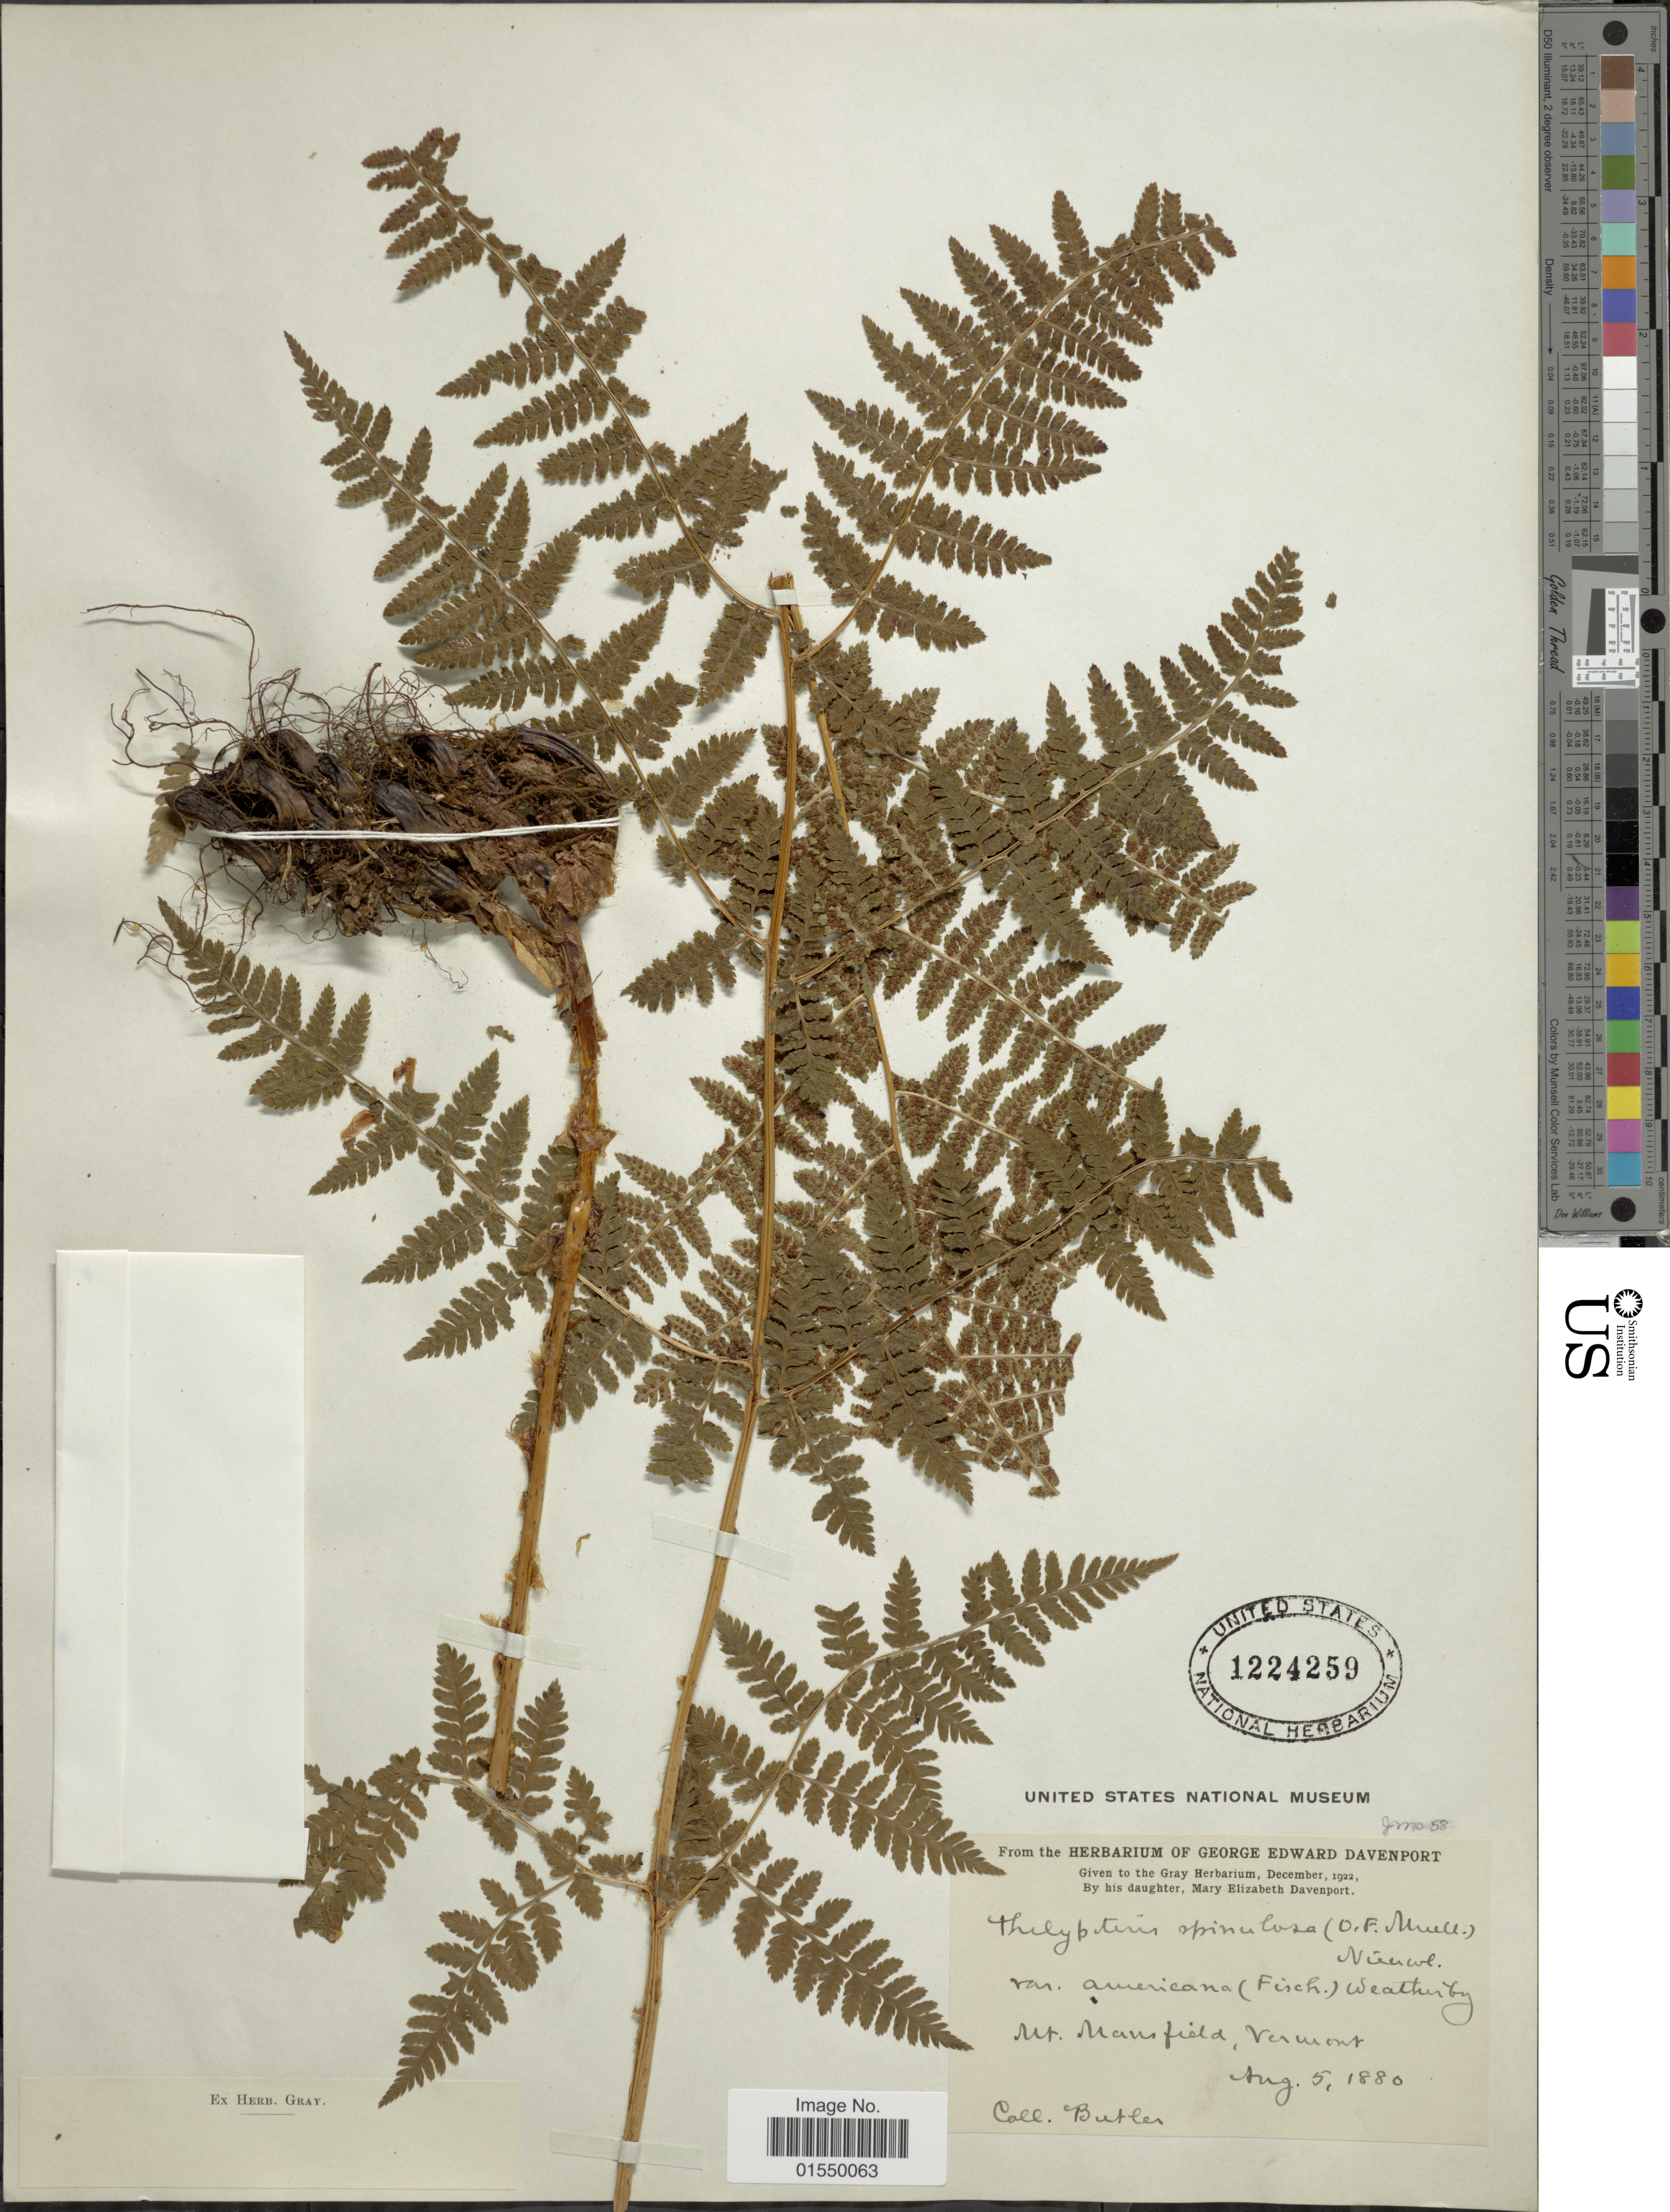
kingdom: Plantae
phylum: Tracheophyta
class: Polypodiopsida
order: Polypodiales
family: Dryopteridaceae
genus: Dryopteris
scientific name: Dryopteris campyloptera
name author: Clarkson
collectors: -. Butler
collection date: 1880-08-05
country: United States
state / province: Vermont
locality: Mt. Mansfield, Vermont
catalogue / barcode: US 1224259